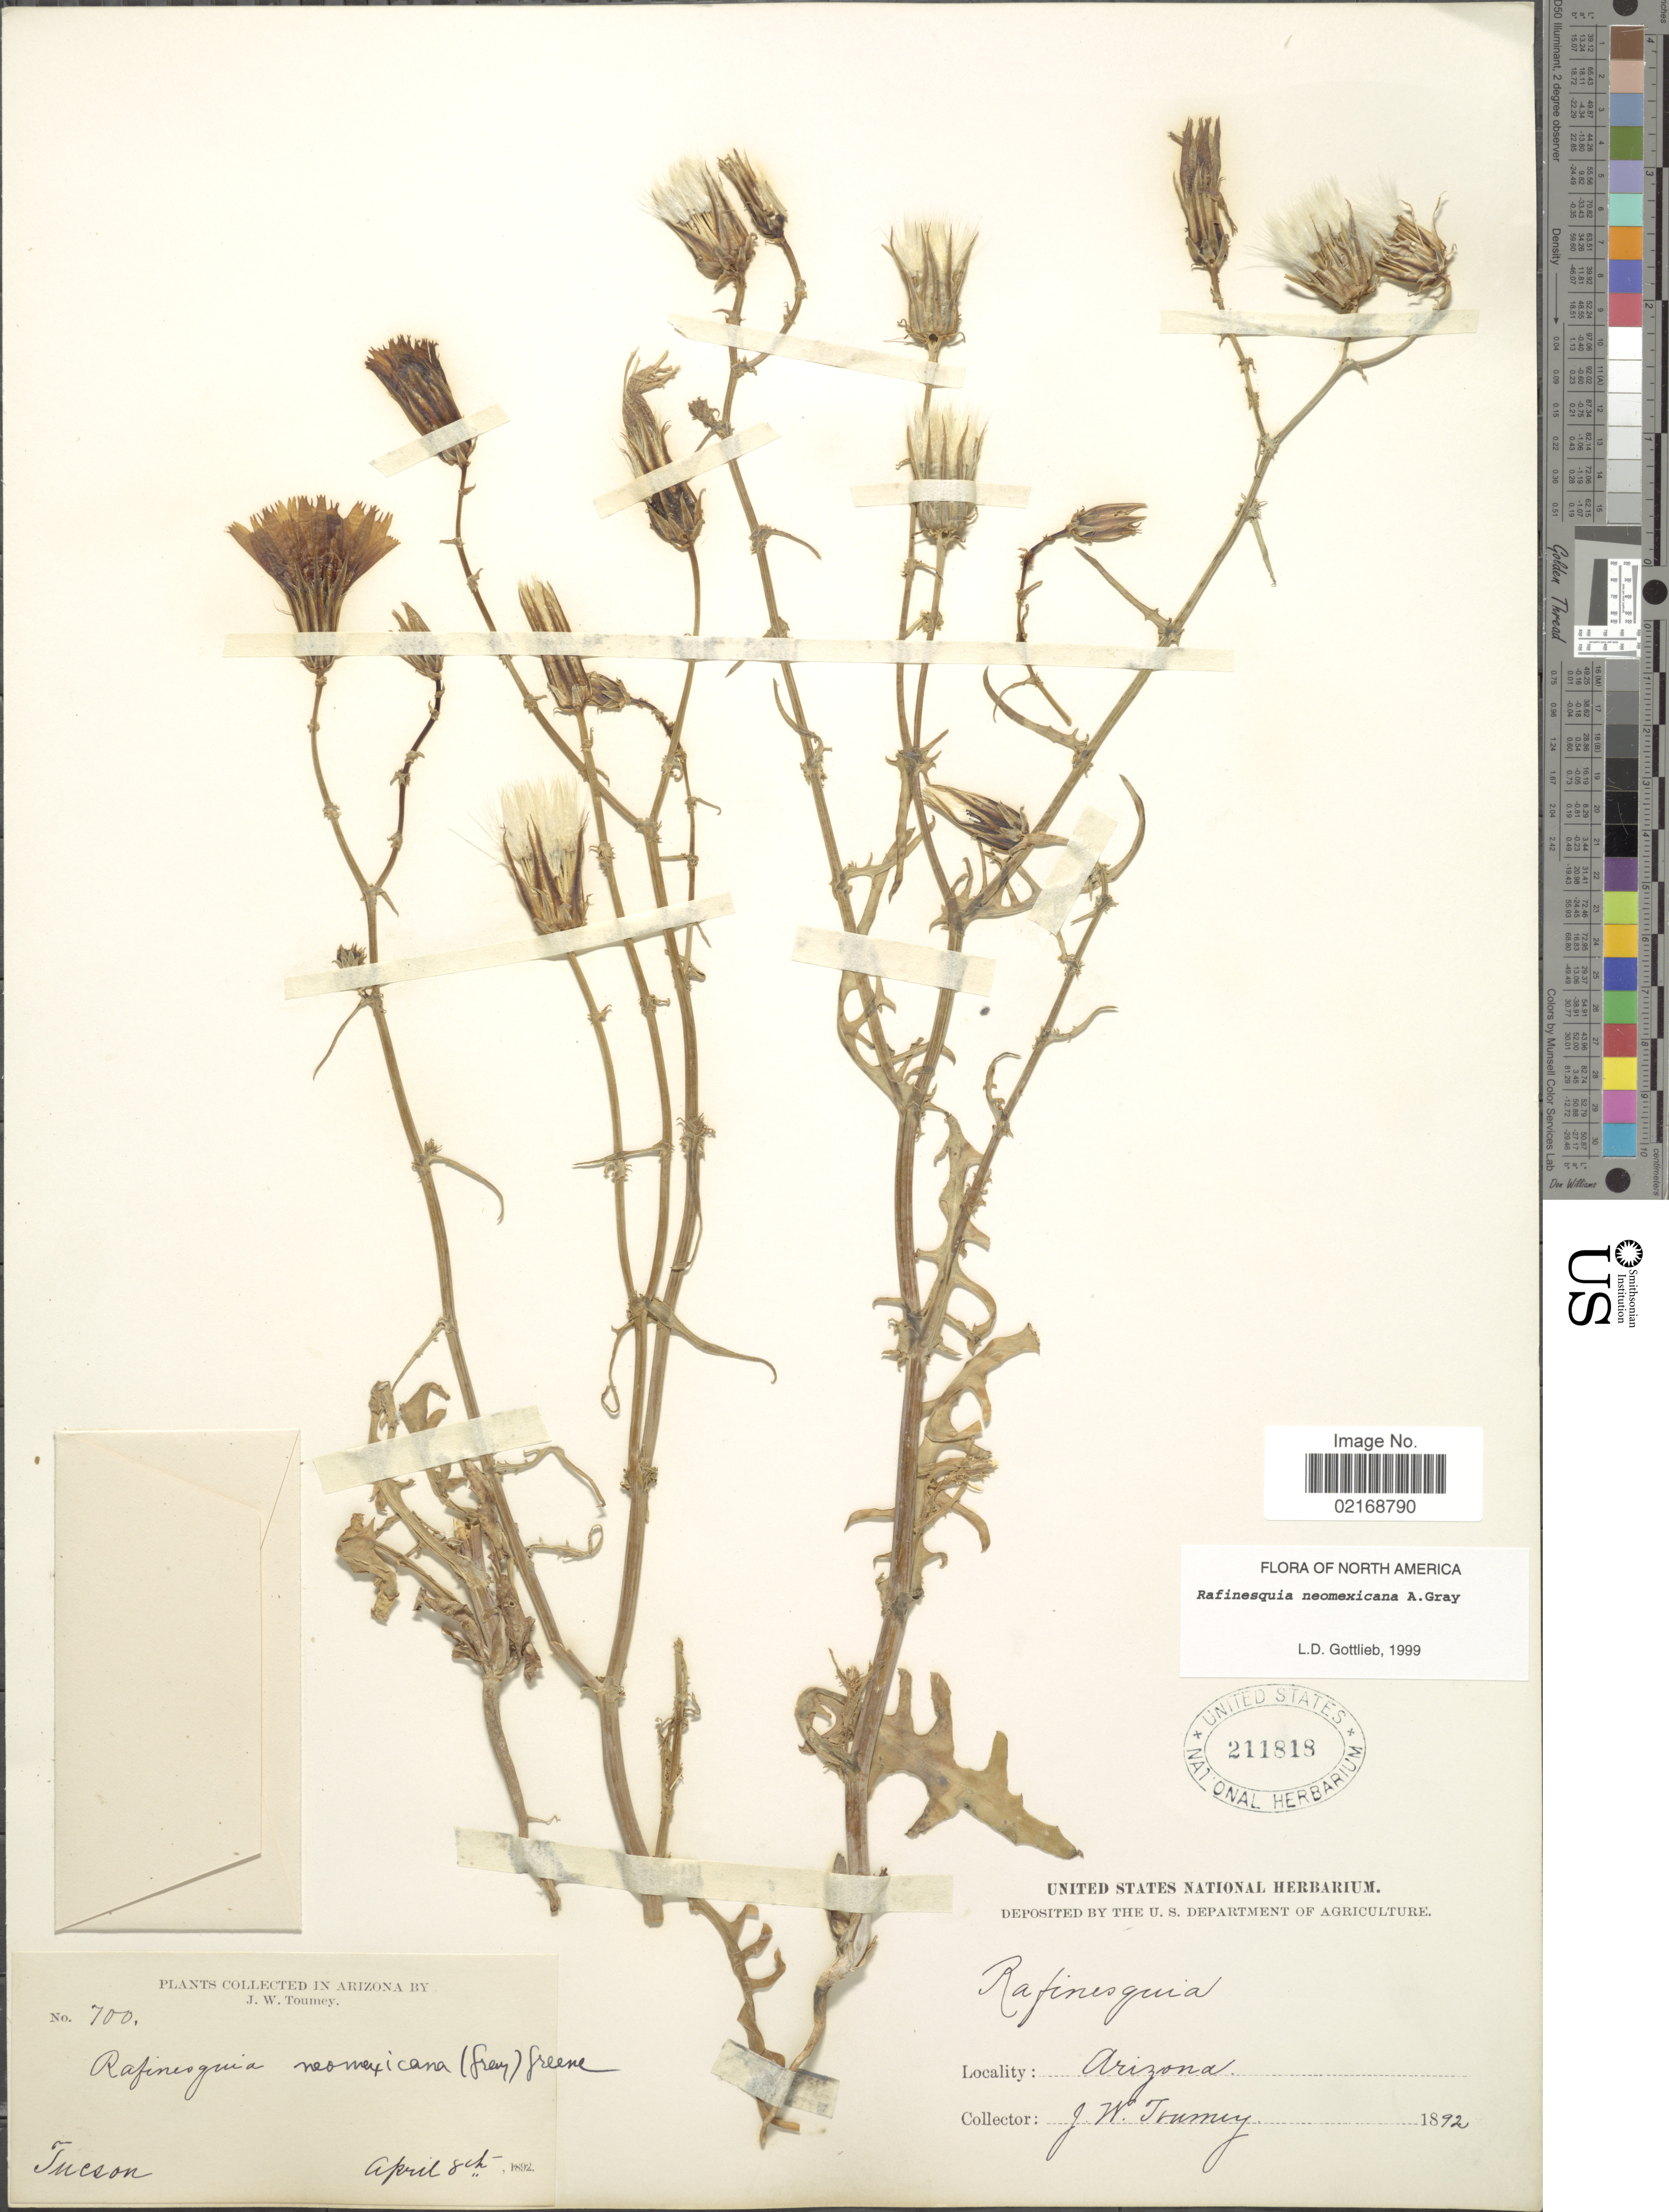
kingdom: Plantae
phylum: Tracheophyta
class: Magnoliopsida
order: Asterales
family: Asteraceae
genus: Rafinesquia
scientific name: Rafinesquia neomexicana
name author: A. Gray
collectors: J. W. Toumey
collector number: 700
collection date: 1892-04-08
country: United States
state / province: Arizona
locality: Tucson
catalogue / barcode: US 211818